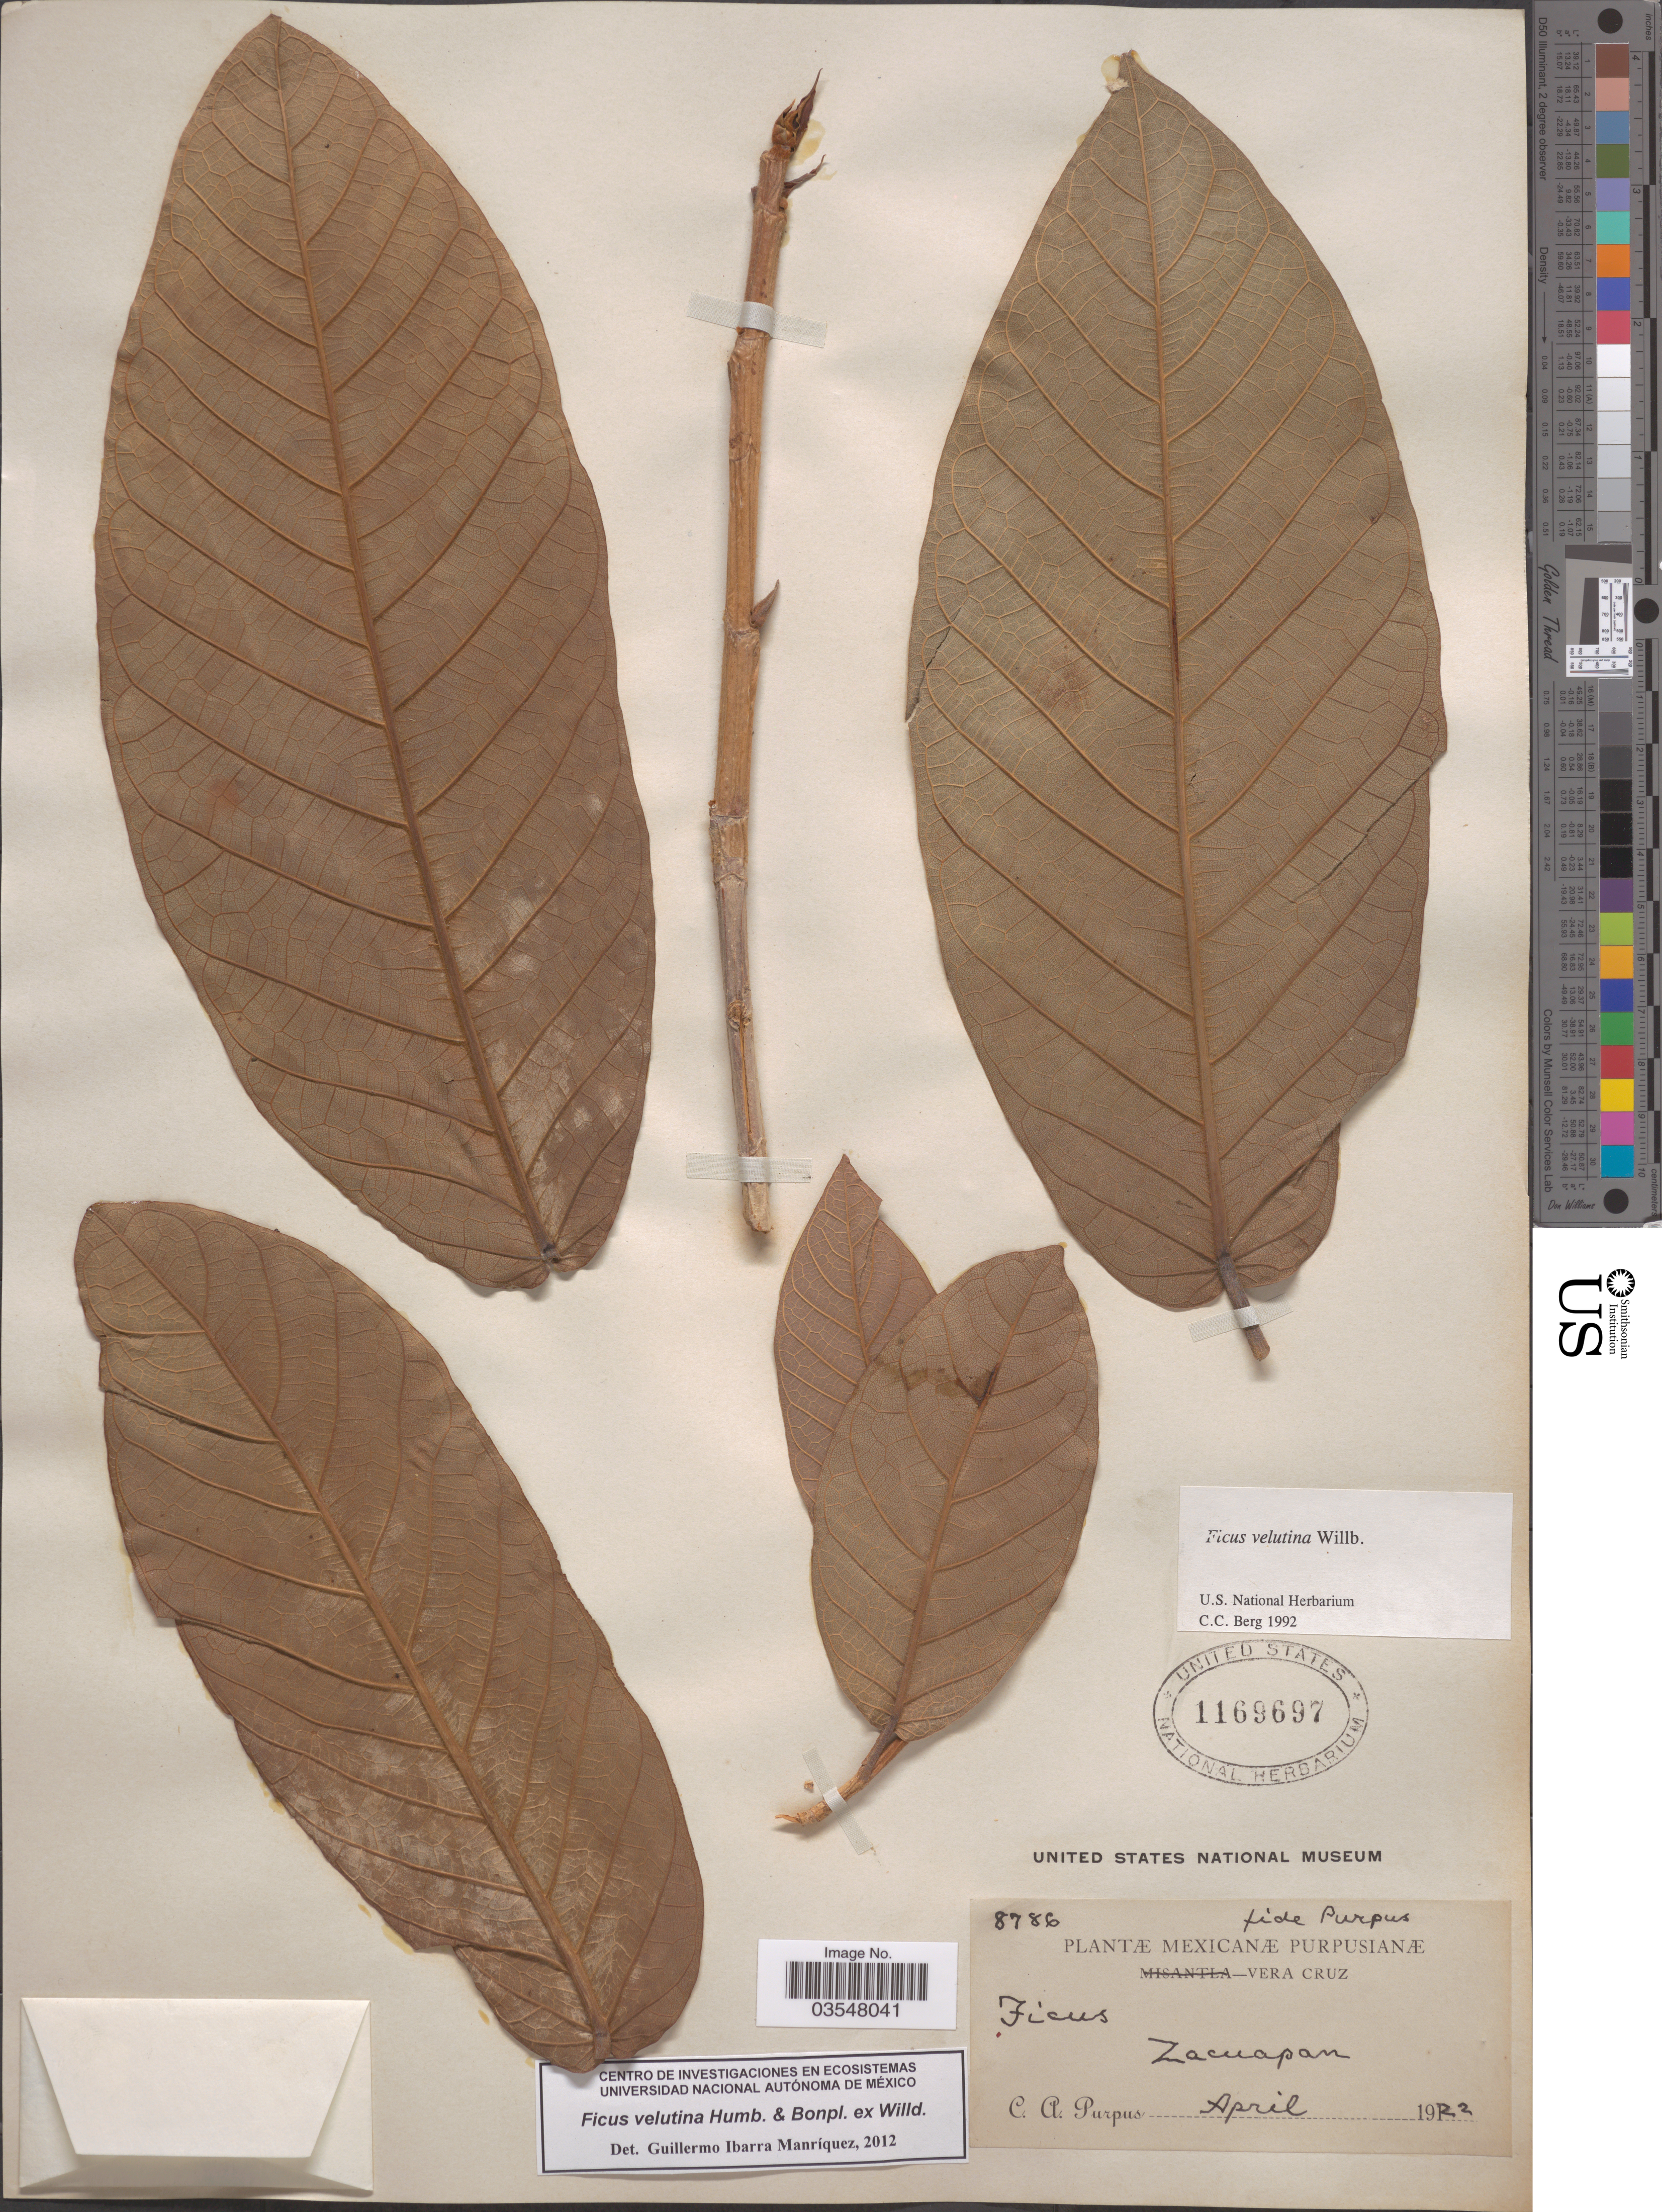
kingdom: Plantae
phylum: Tracheophyta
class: Magnoliopsida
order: Rosales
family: Moraceae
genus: Ficus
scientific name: Ficus velutina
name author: Humb. & Bonpl. ex Willd.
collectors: C. A. Purpus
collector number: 8786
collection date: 1922-04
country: Mexico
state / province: Veracruz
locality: Vera Cruz. Zacuapan.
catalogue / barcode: US 1169697